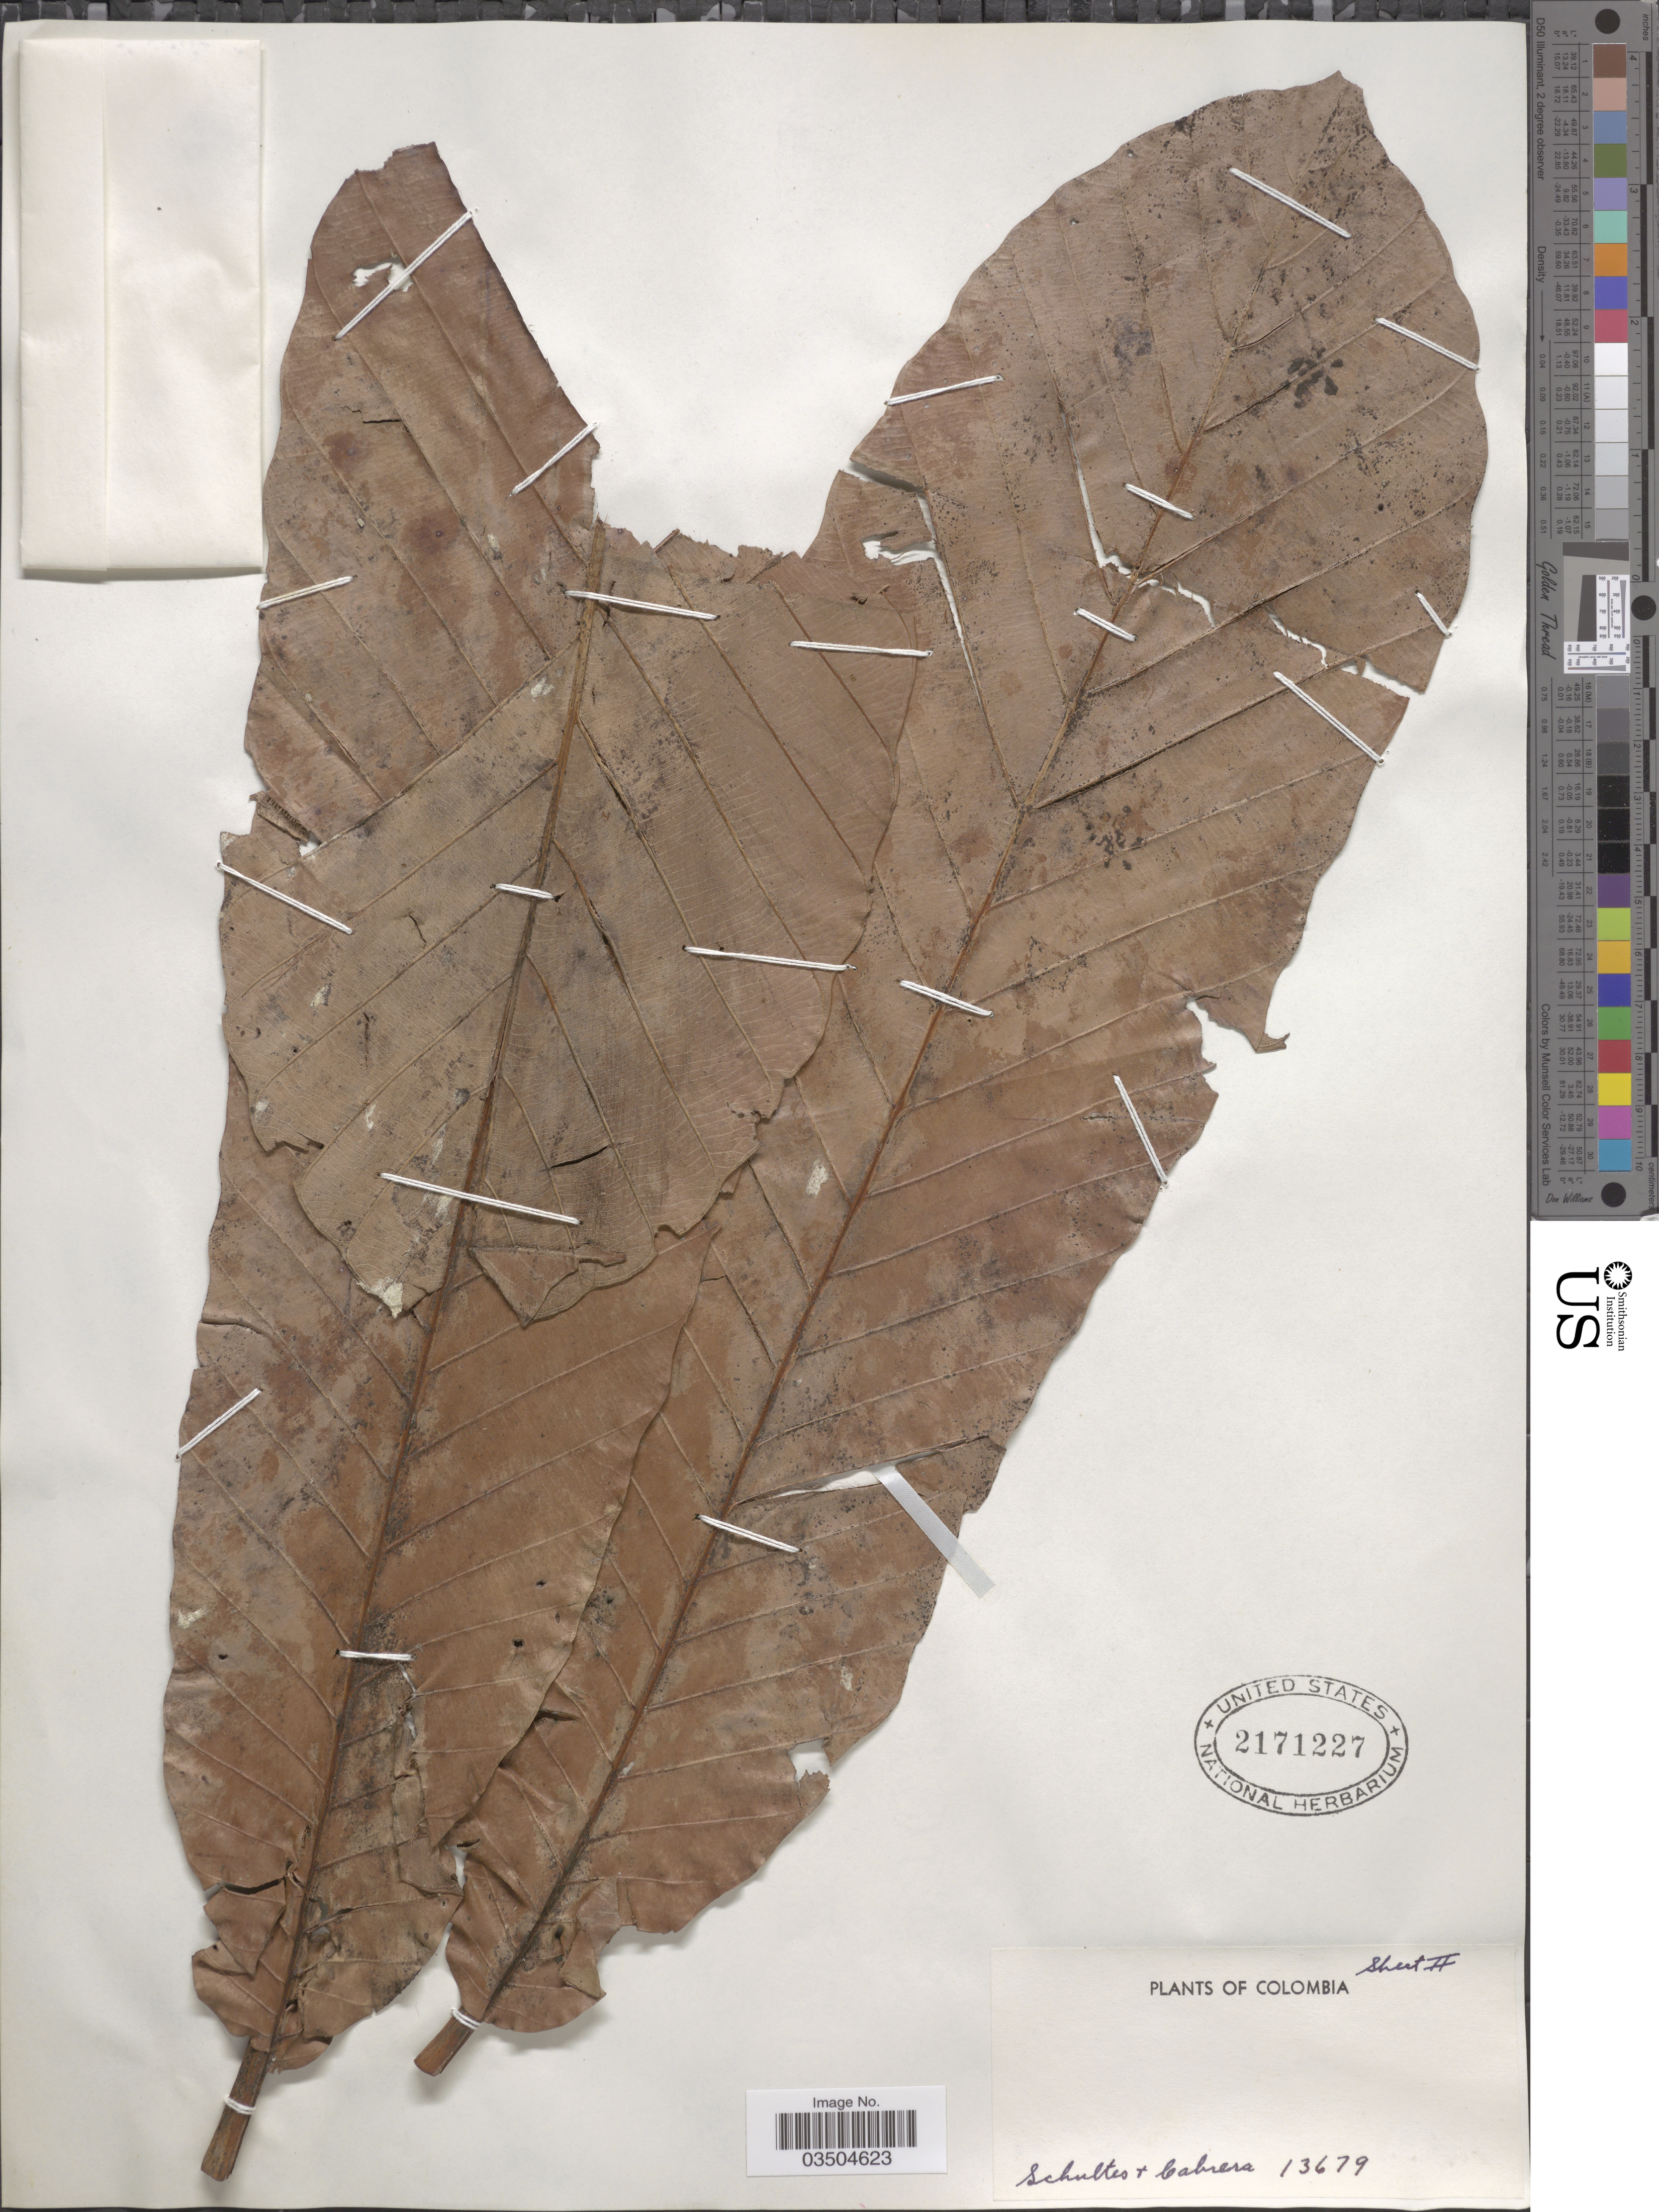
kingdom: Plantae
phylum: Tracheophyta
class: Magnoliopsida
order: Rosales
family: Urticaceae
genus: Cecropia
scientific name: Cecropia sciadophylla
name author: Mart.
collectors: -- Schultes & Cabrera, --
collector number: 13679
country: Colombia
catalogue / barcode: US 2171227